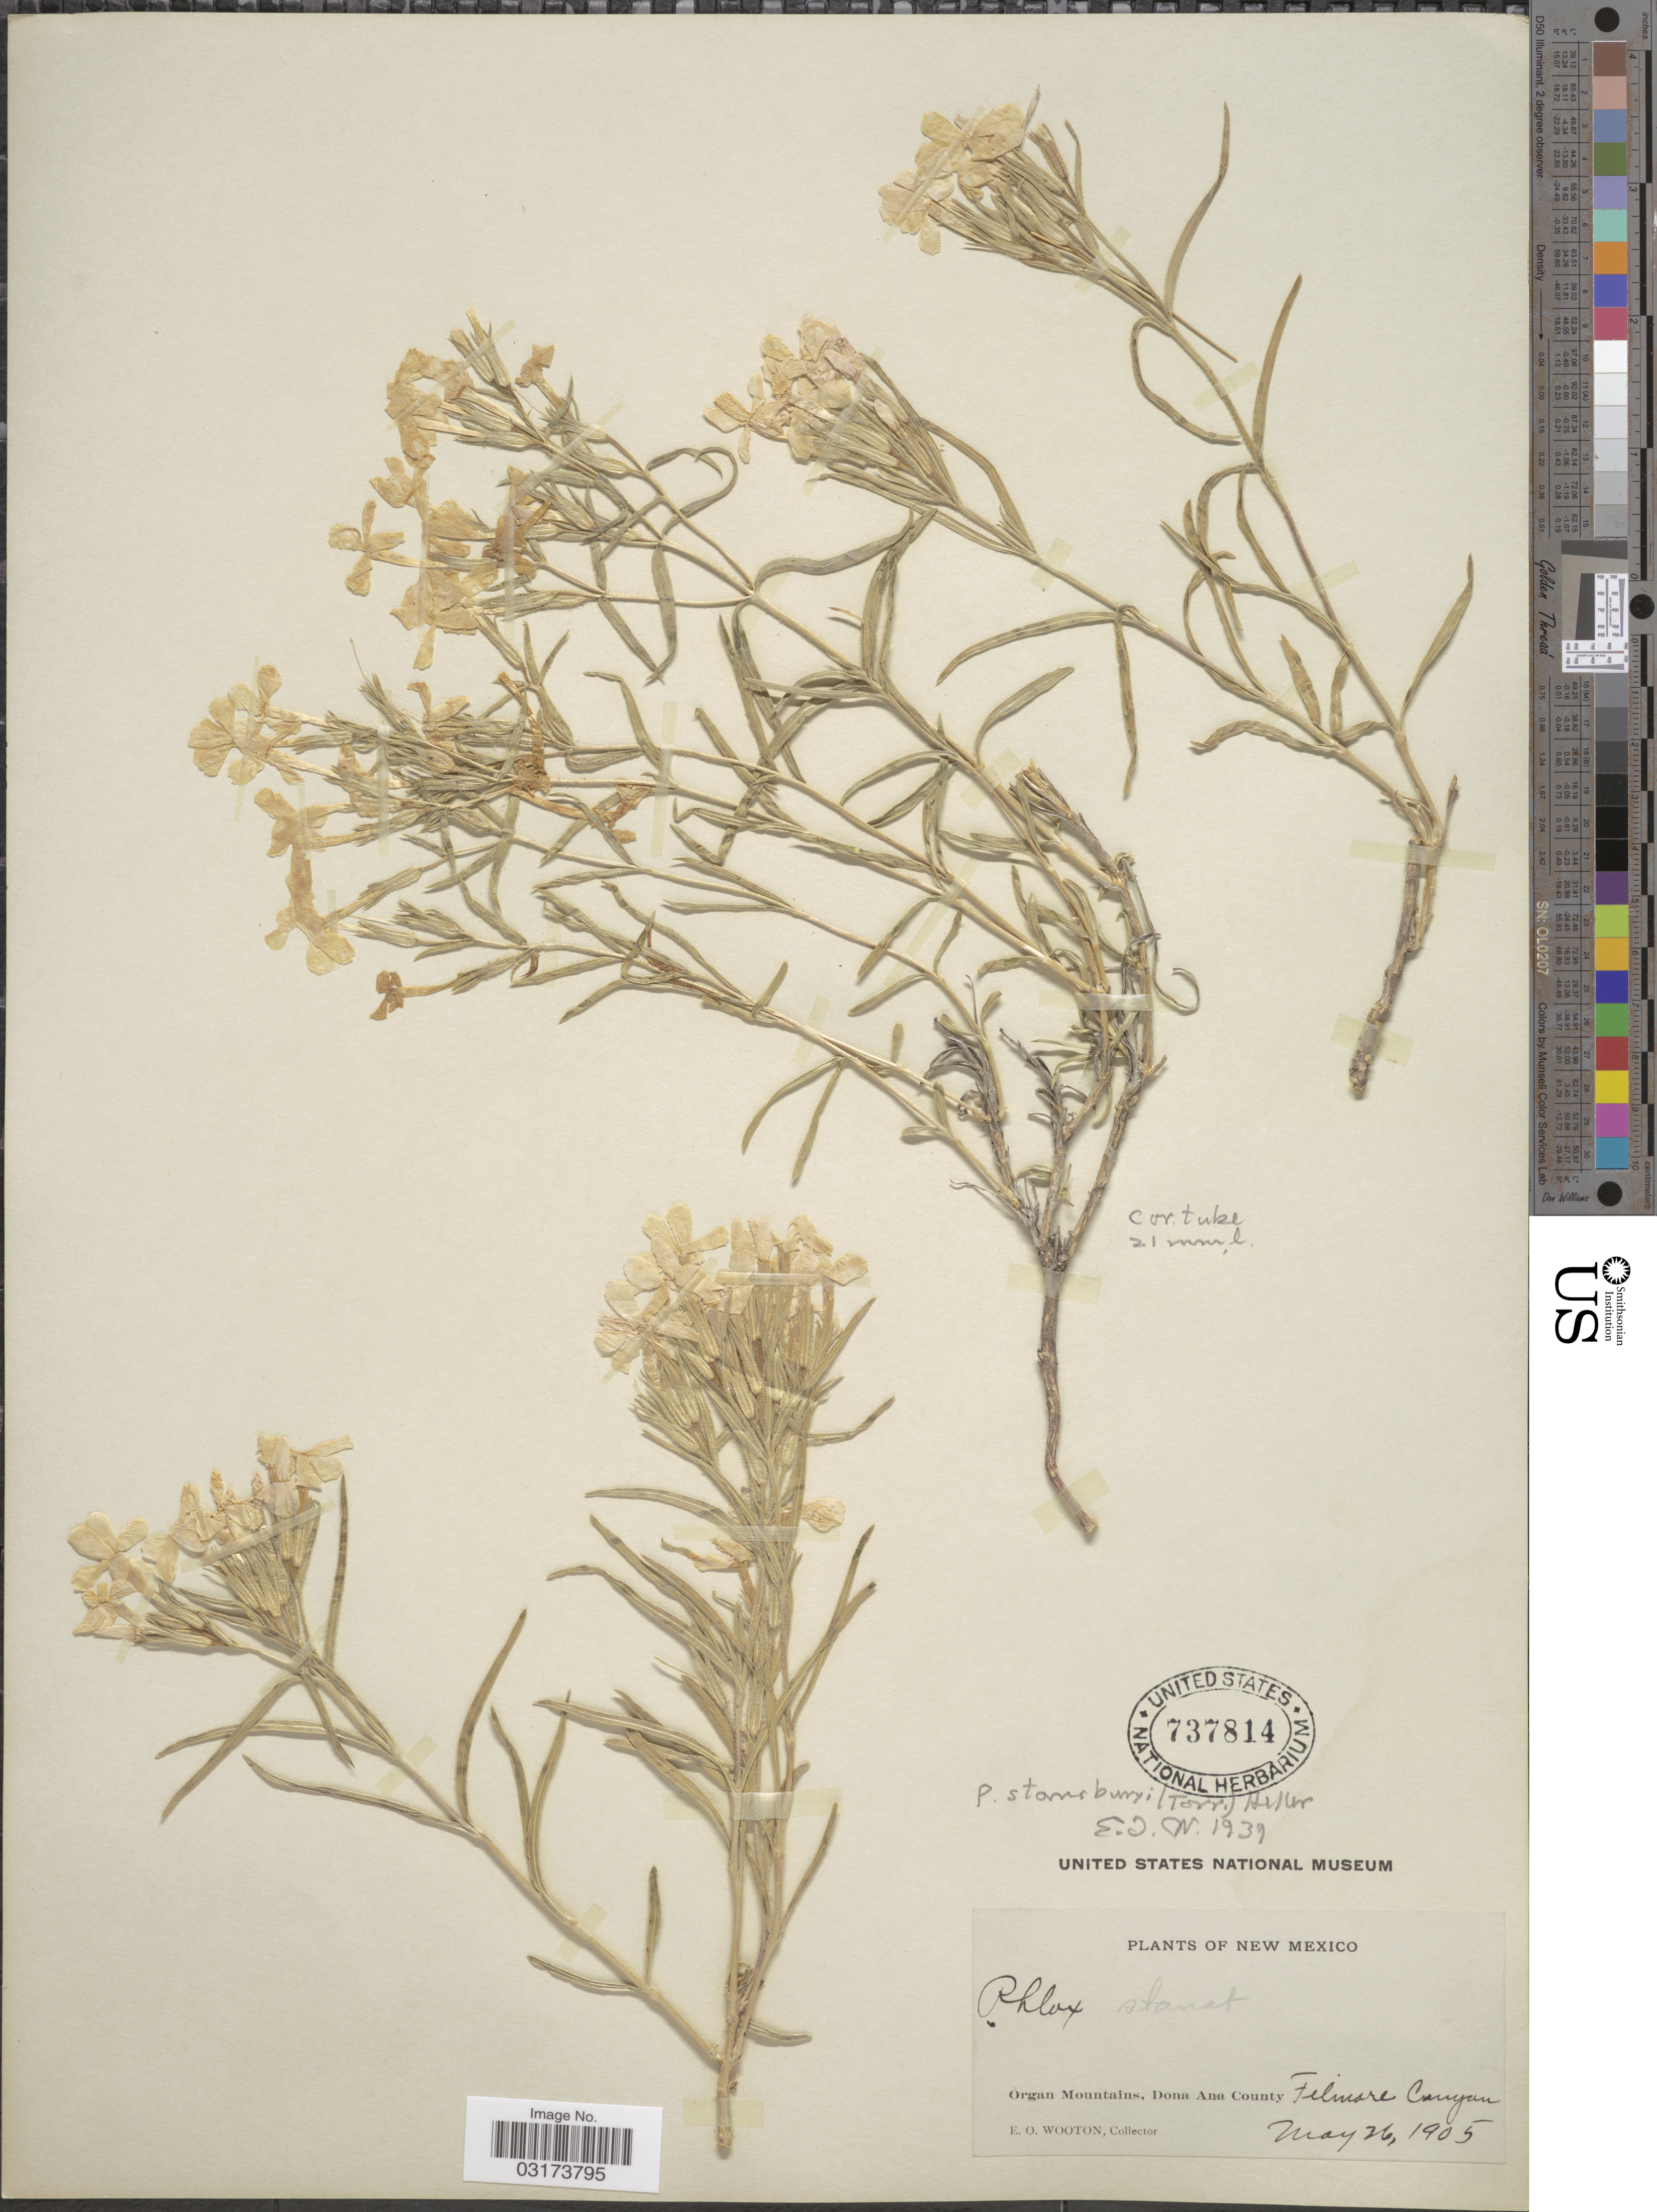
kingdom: Plantae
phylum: Tracheophyta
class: Magnoliopsida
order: Ericales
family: Polemoniaceae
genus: Phlox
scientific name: Phlox stansburyi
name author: (Torr.) A. Heller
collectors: E. O. Wooton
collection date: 1905-05-26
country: United States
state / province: New Mexico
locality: Organ Mountains, Dona Ana County. Filmore Canyon.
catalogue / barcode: US 737814